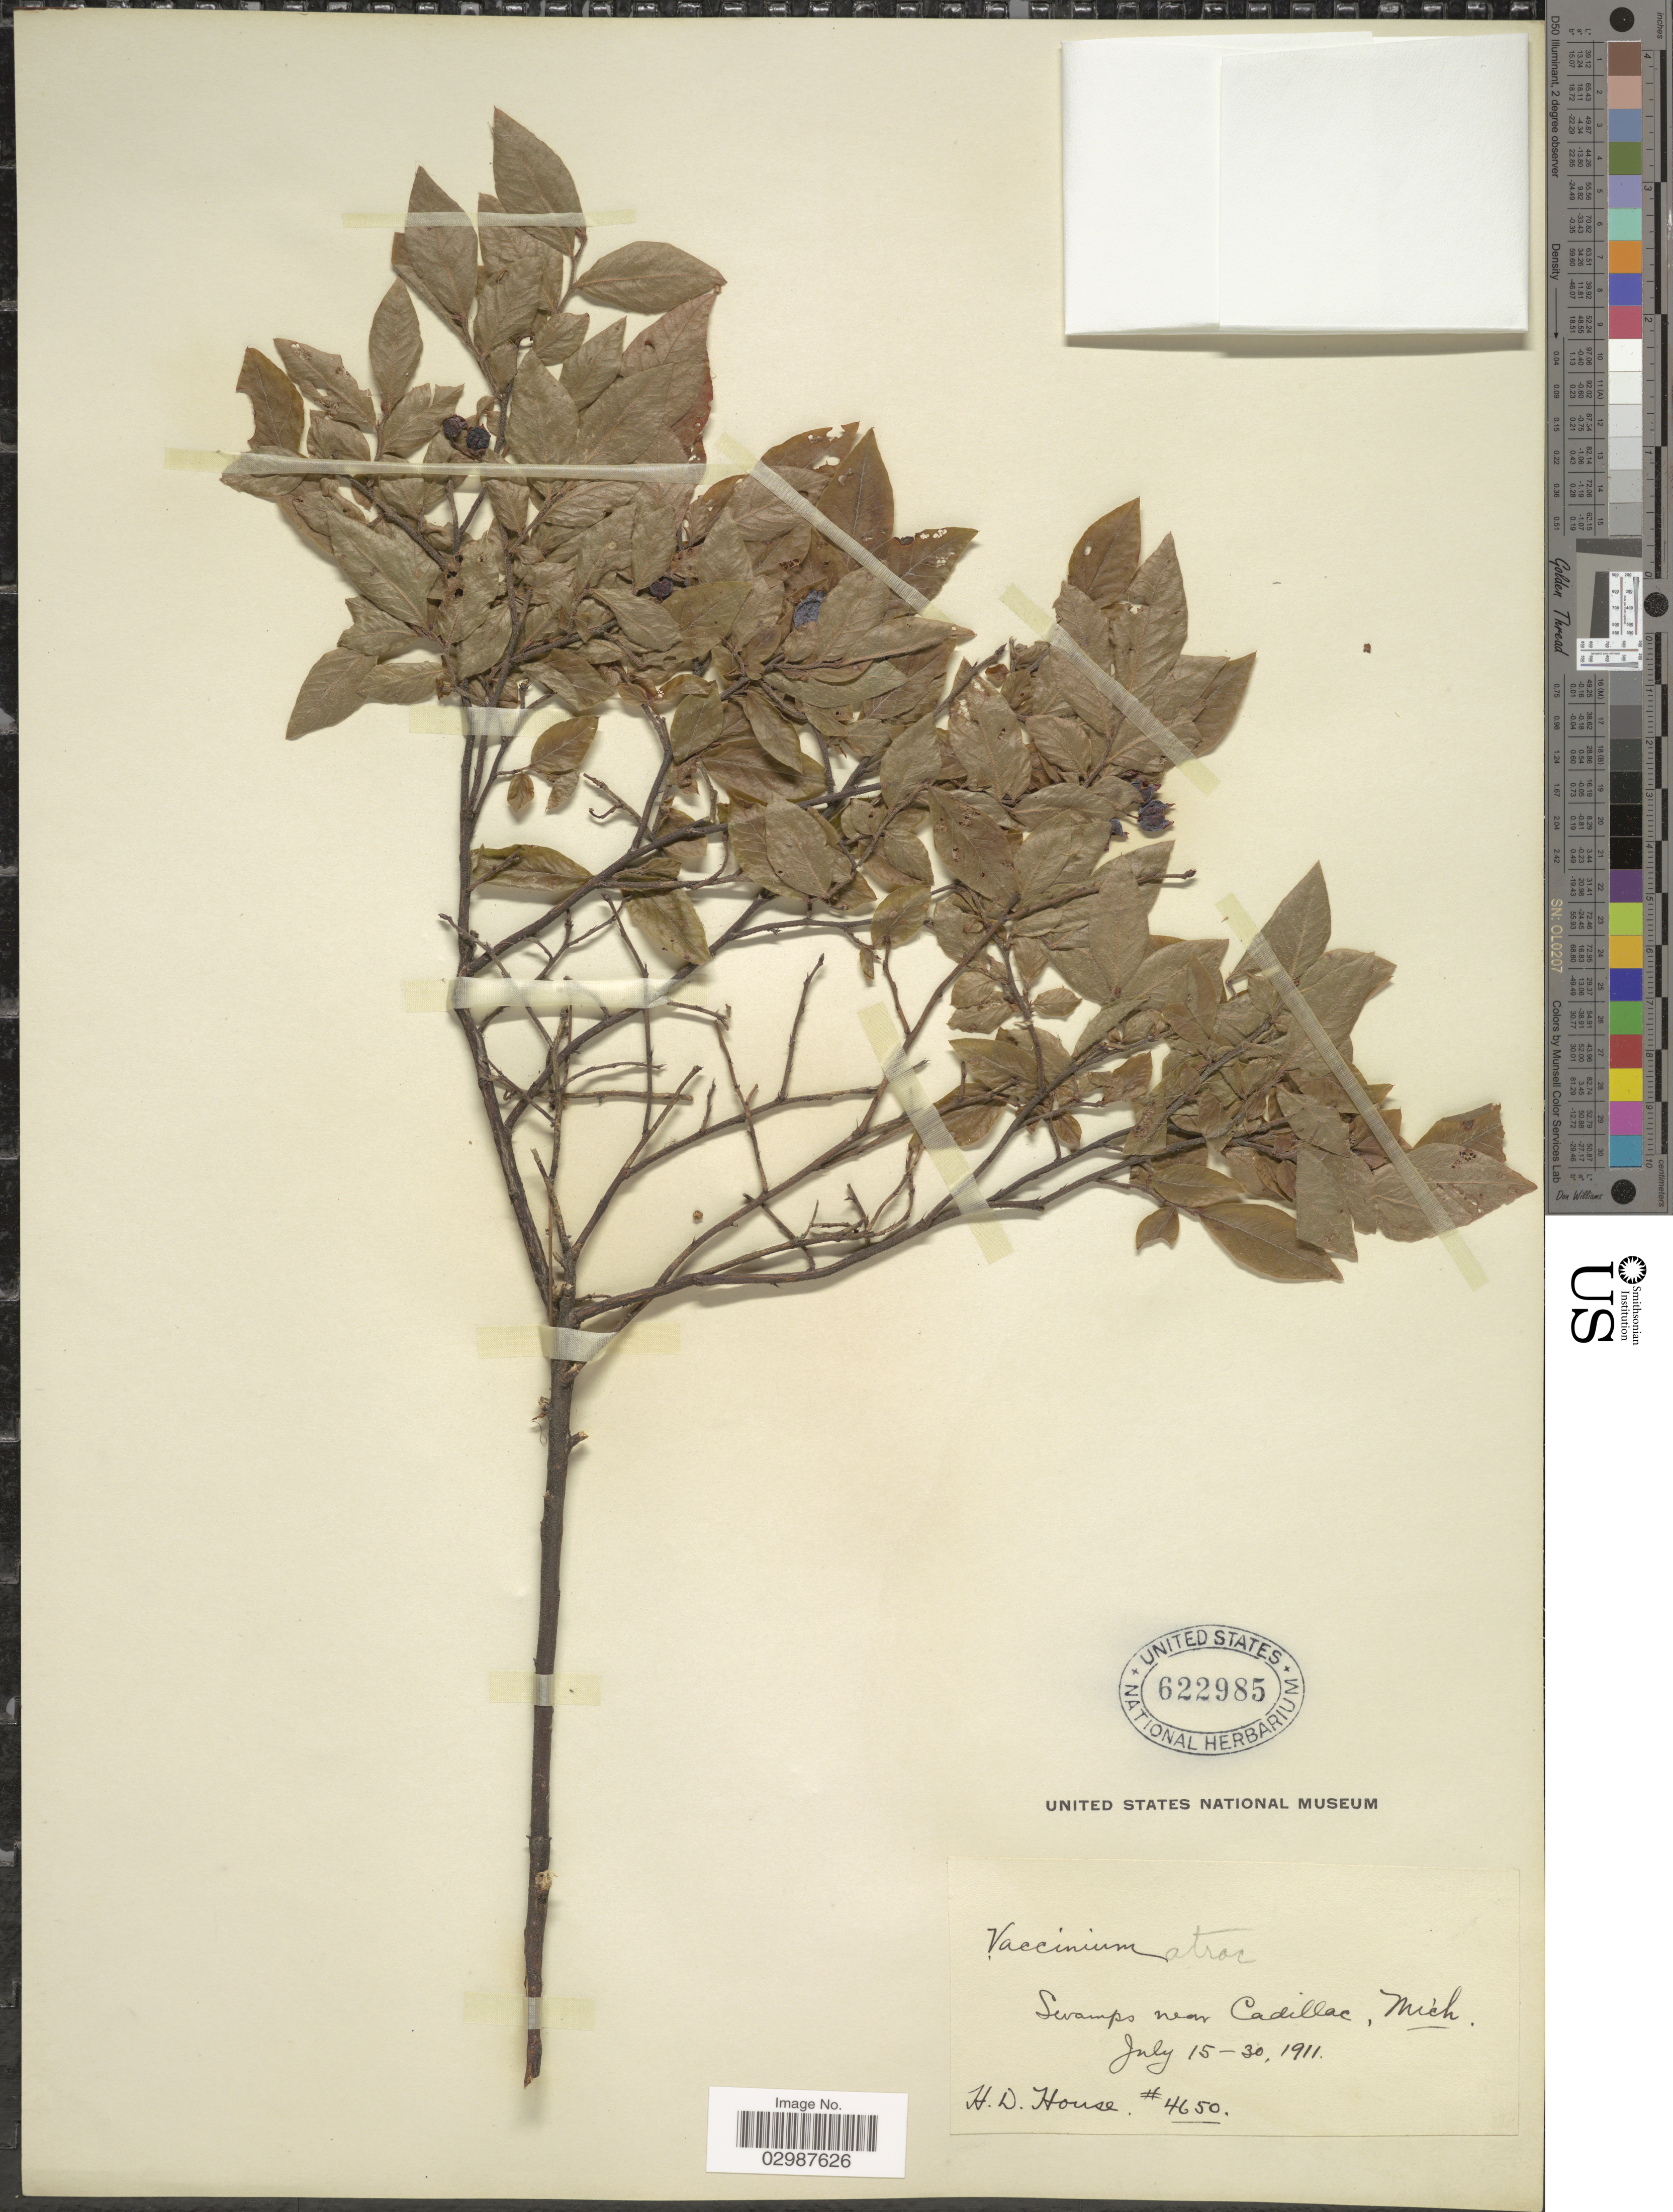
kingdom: Plantae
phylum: Tracheophyta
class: Magnoliopsida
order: Ericales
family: Ericaceae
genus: Vaccinium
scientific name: Vaccinium canadense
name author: Kalm ex Richardson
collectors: H. D. House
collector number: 4650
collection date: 1911-07-15/1911-07-30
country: United States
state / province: Michigan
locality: Swamps near Cadillac.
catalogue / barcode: US 622985